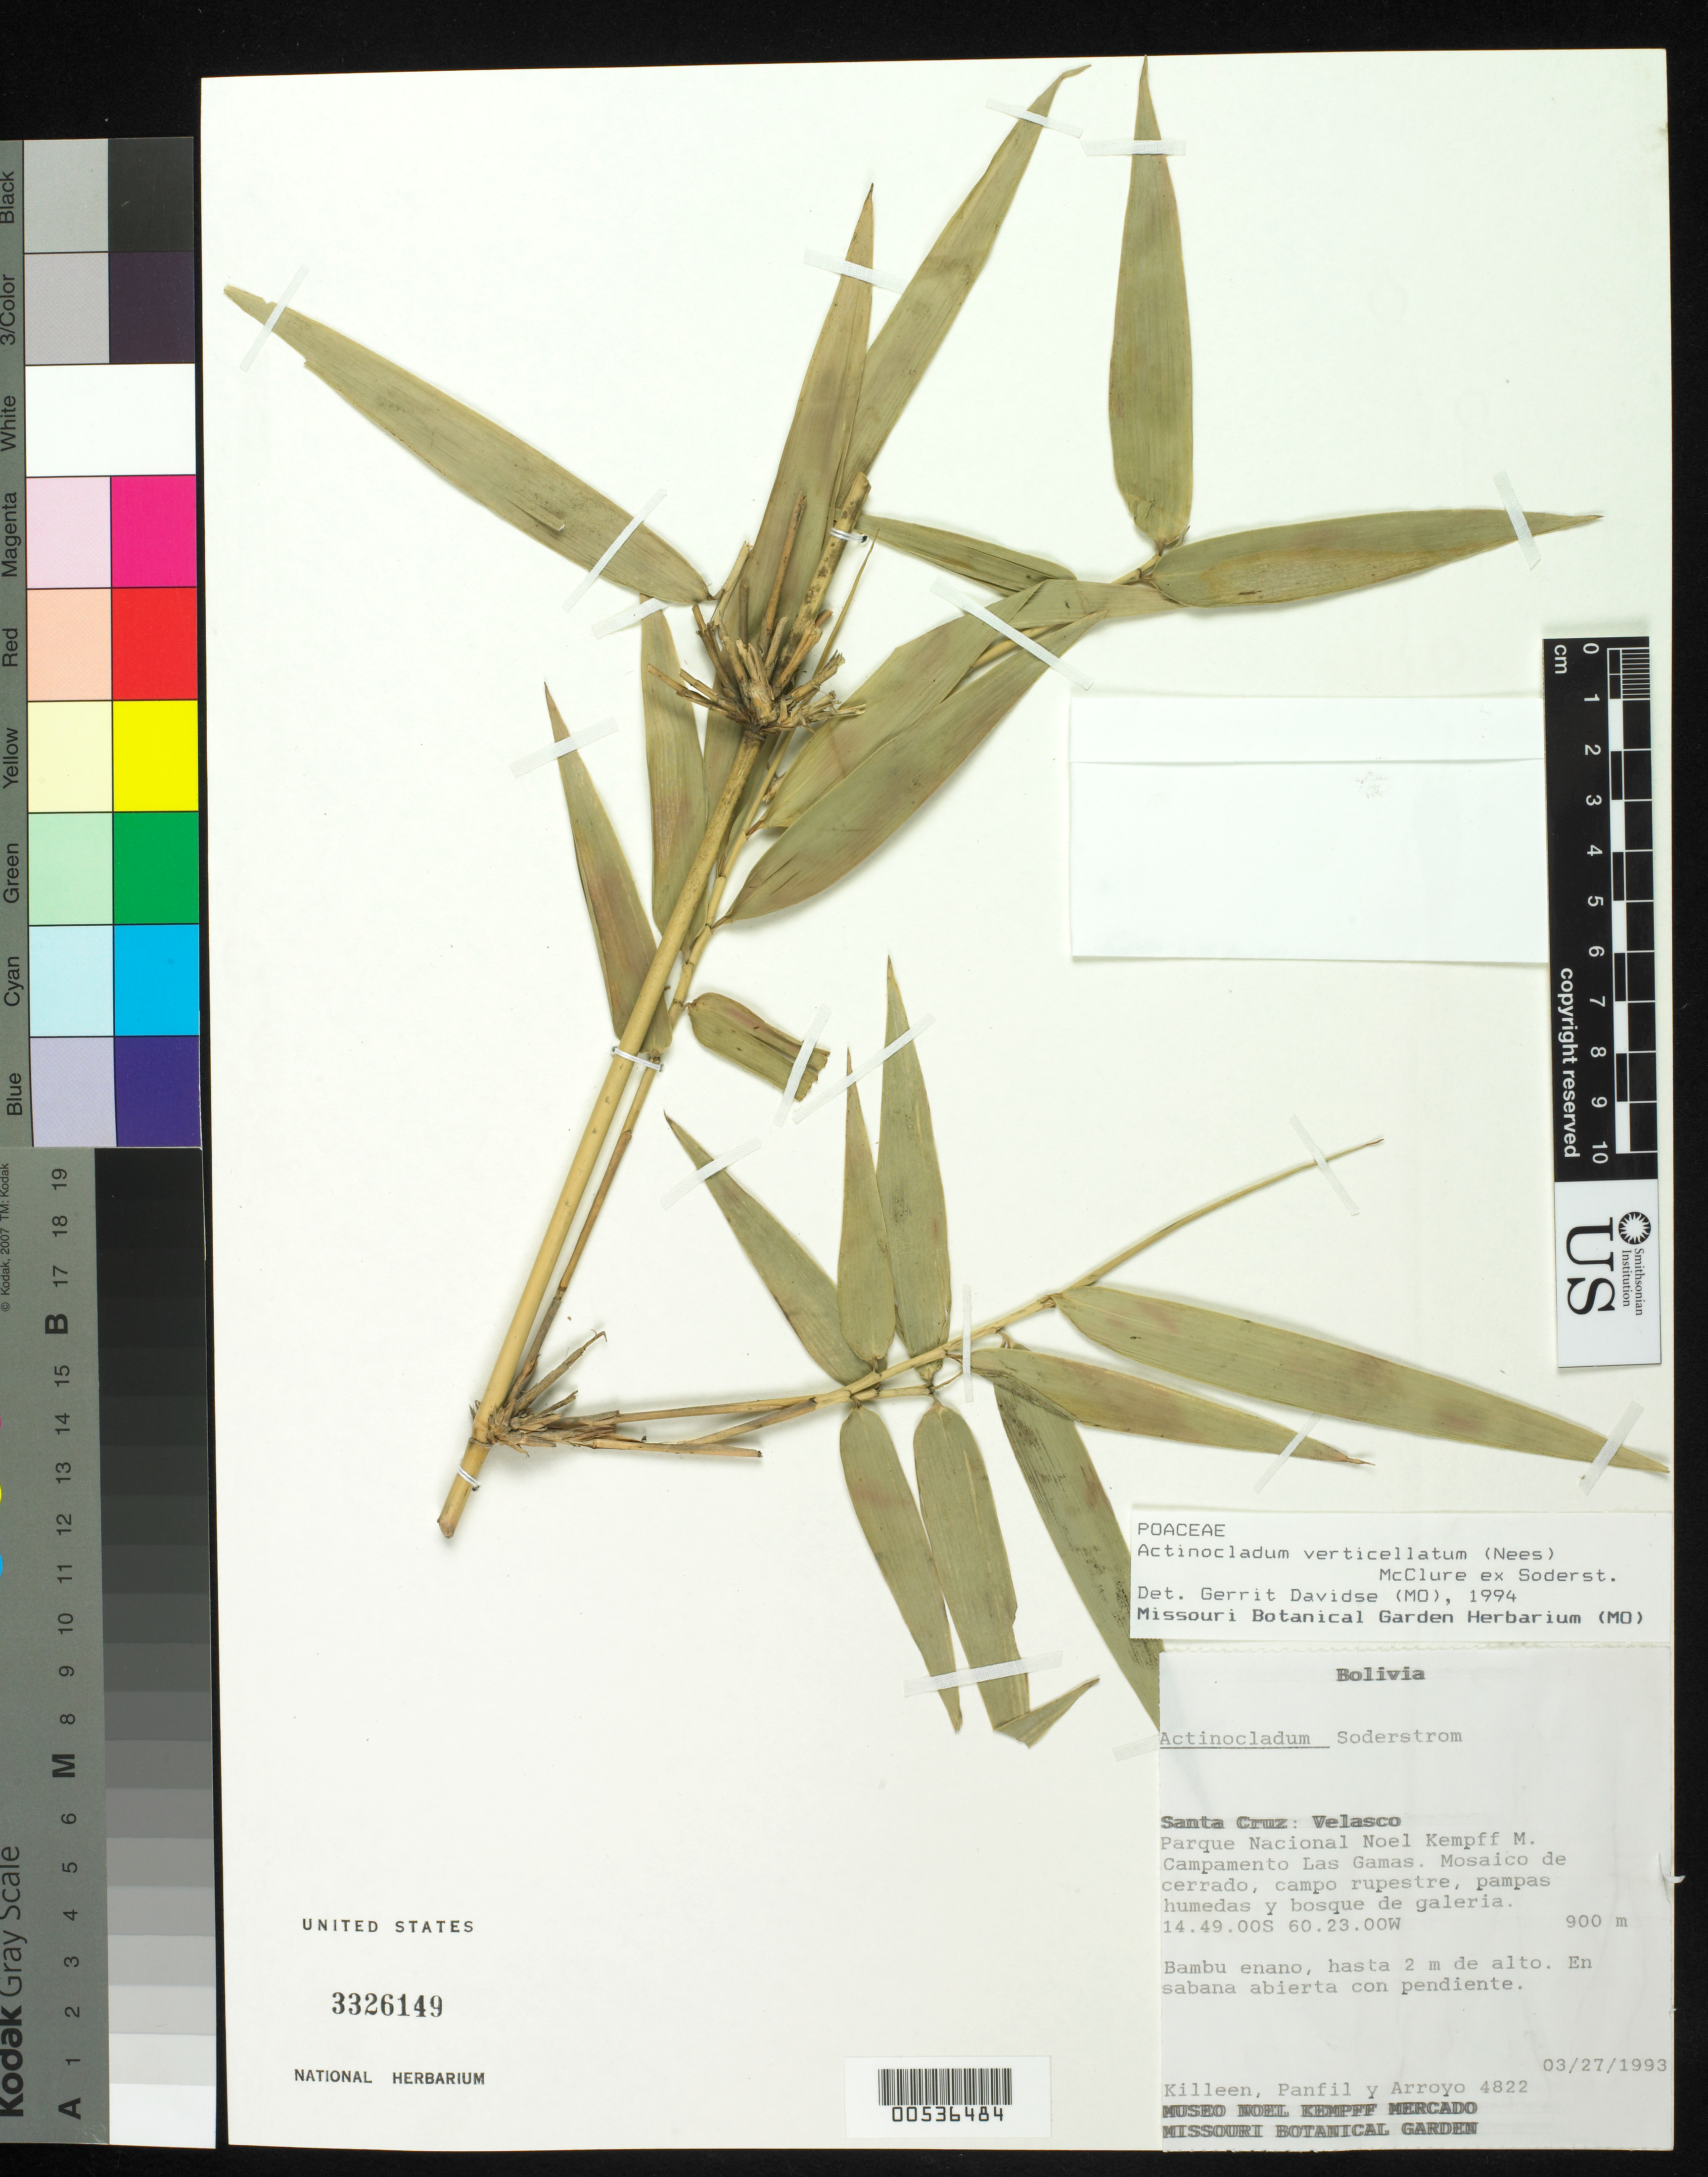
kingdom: Plantae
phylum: Tracheophyta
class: Liliopsida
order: Poales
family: Poaceae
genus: Actinocladum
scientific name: Actinocladum verticillatum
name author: (Nees) McClure ex Soderstr.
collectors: T. J. Killeen, -- Panfil & Arroyo, --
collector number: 4822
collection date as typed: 27 Mar 1993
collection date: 1993-03-27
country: Bolivia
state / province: Santa Cruz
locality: Velasco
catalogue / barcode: US 3326149